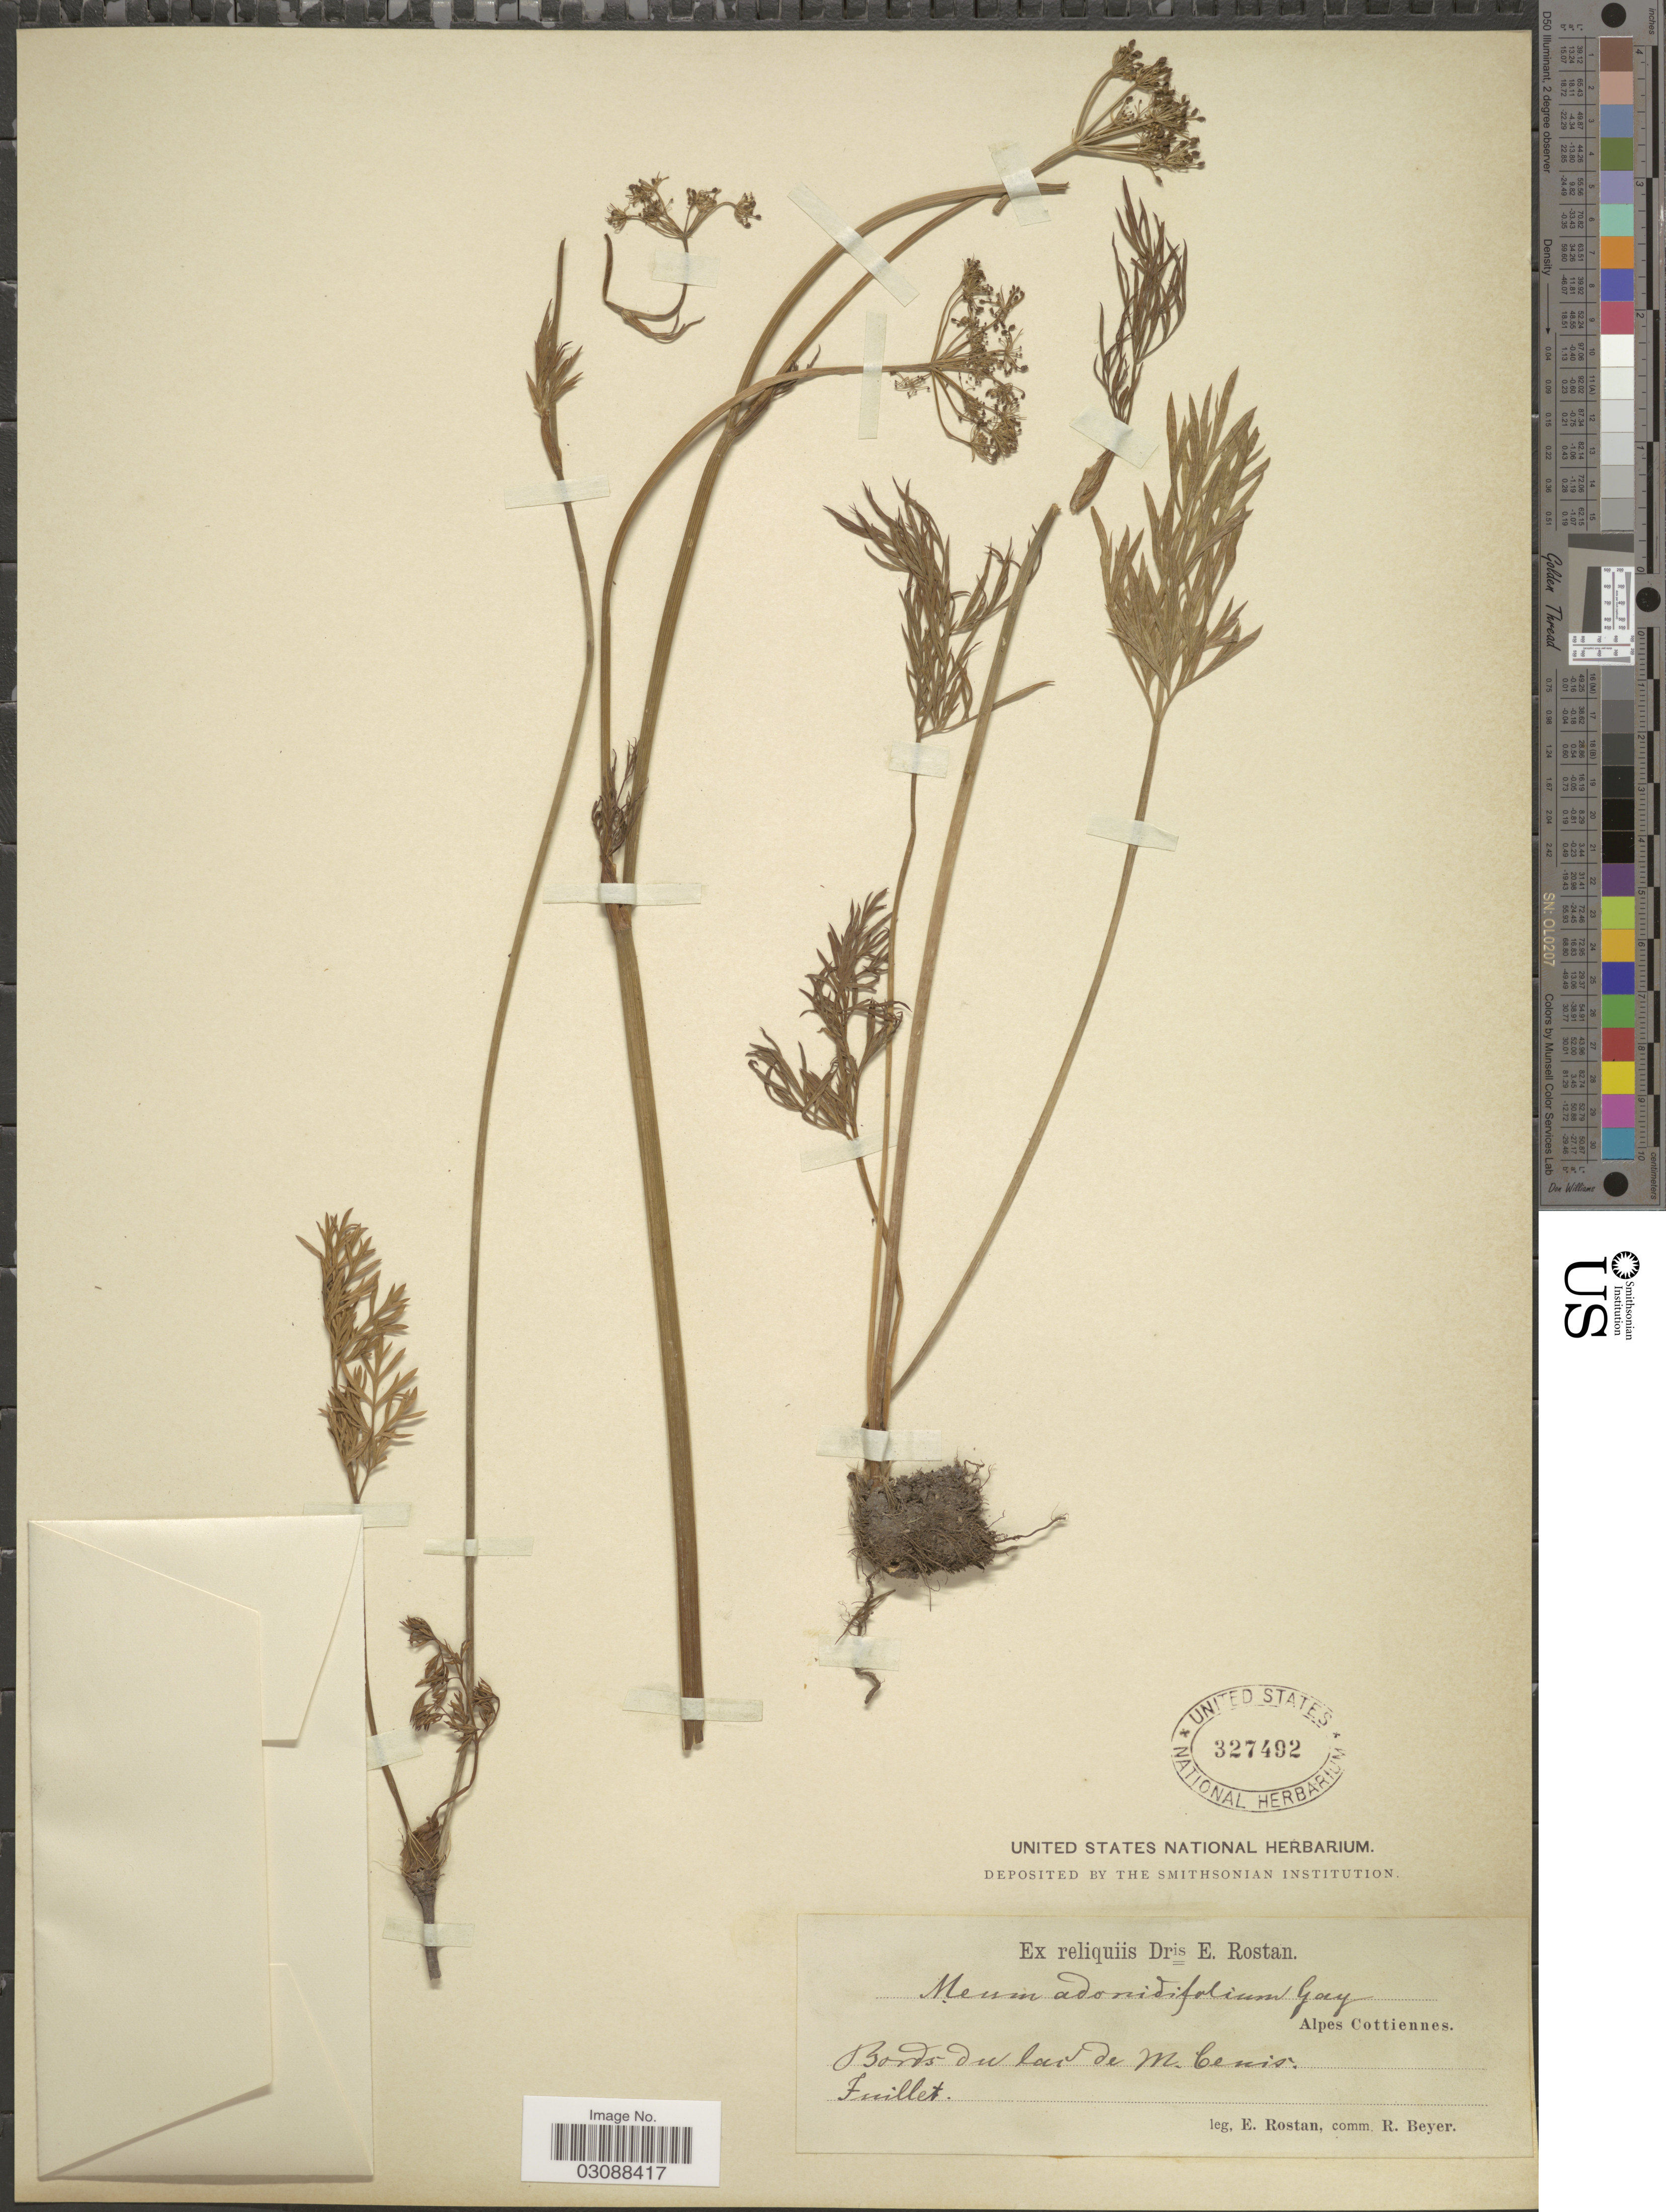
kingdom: Plantae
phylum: Tracheophyta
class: Magnoliopsida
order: Apiales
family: Apiaceae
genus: Meum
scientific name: Meum adonidifolium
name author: J. Gay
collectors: E. Rostan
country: France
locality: Alpes Cottiennes. Bords du lcs de M. Cenis.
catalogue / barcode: US 327492